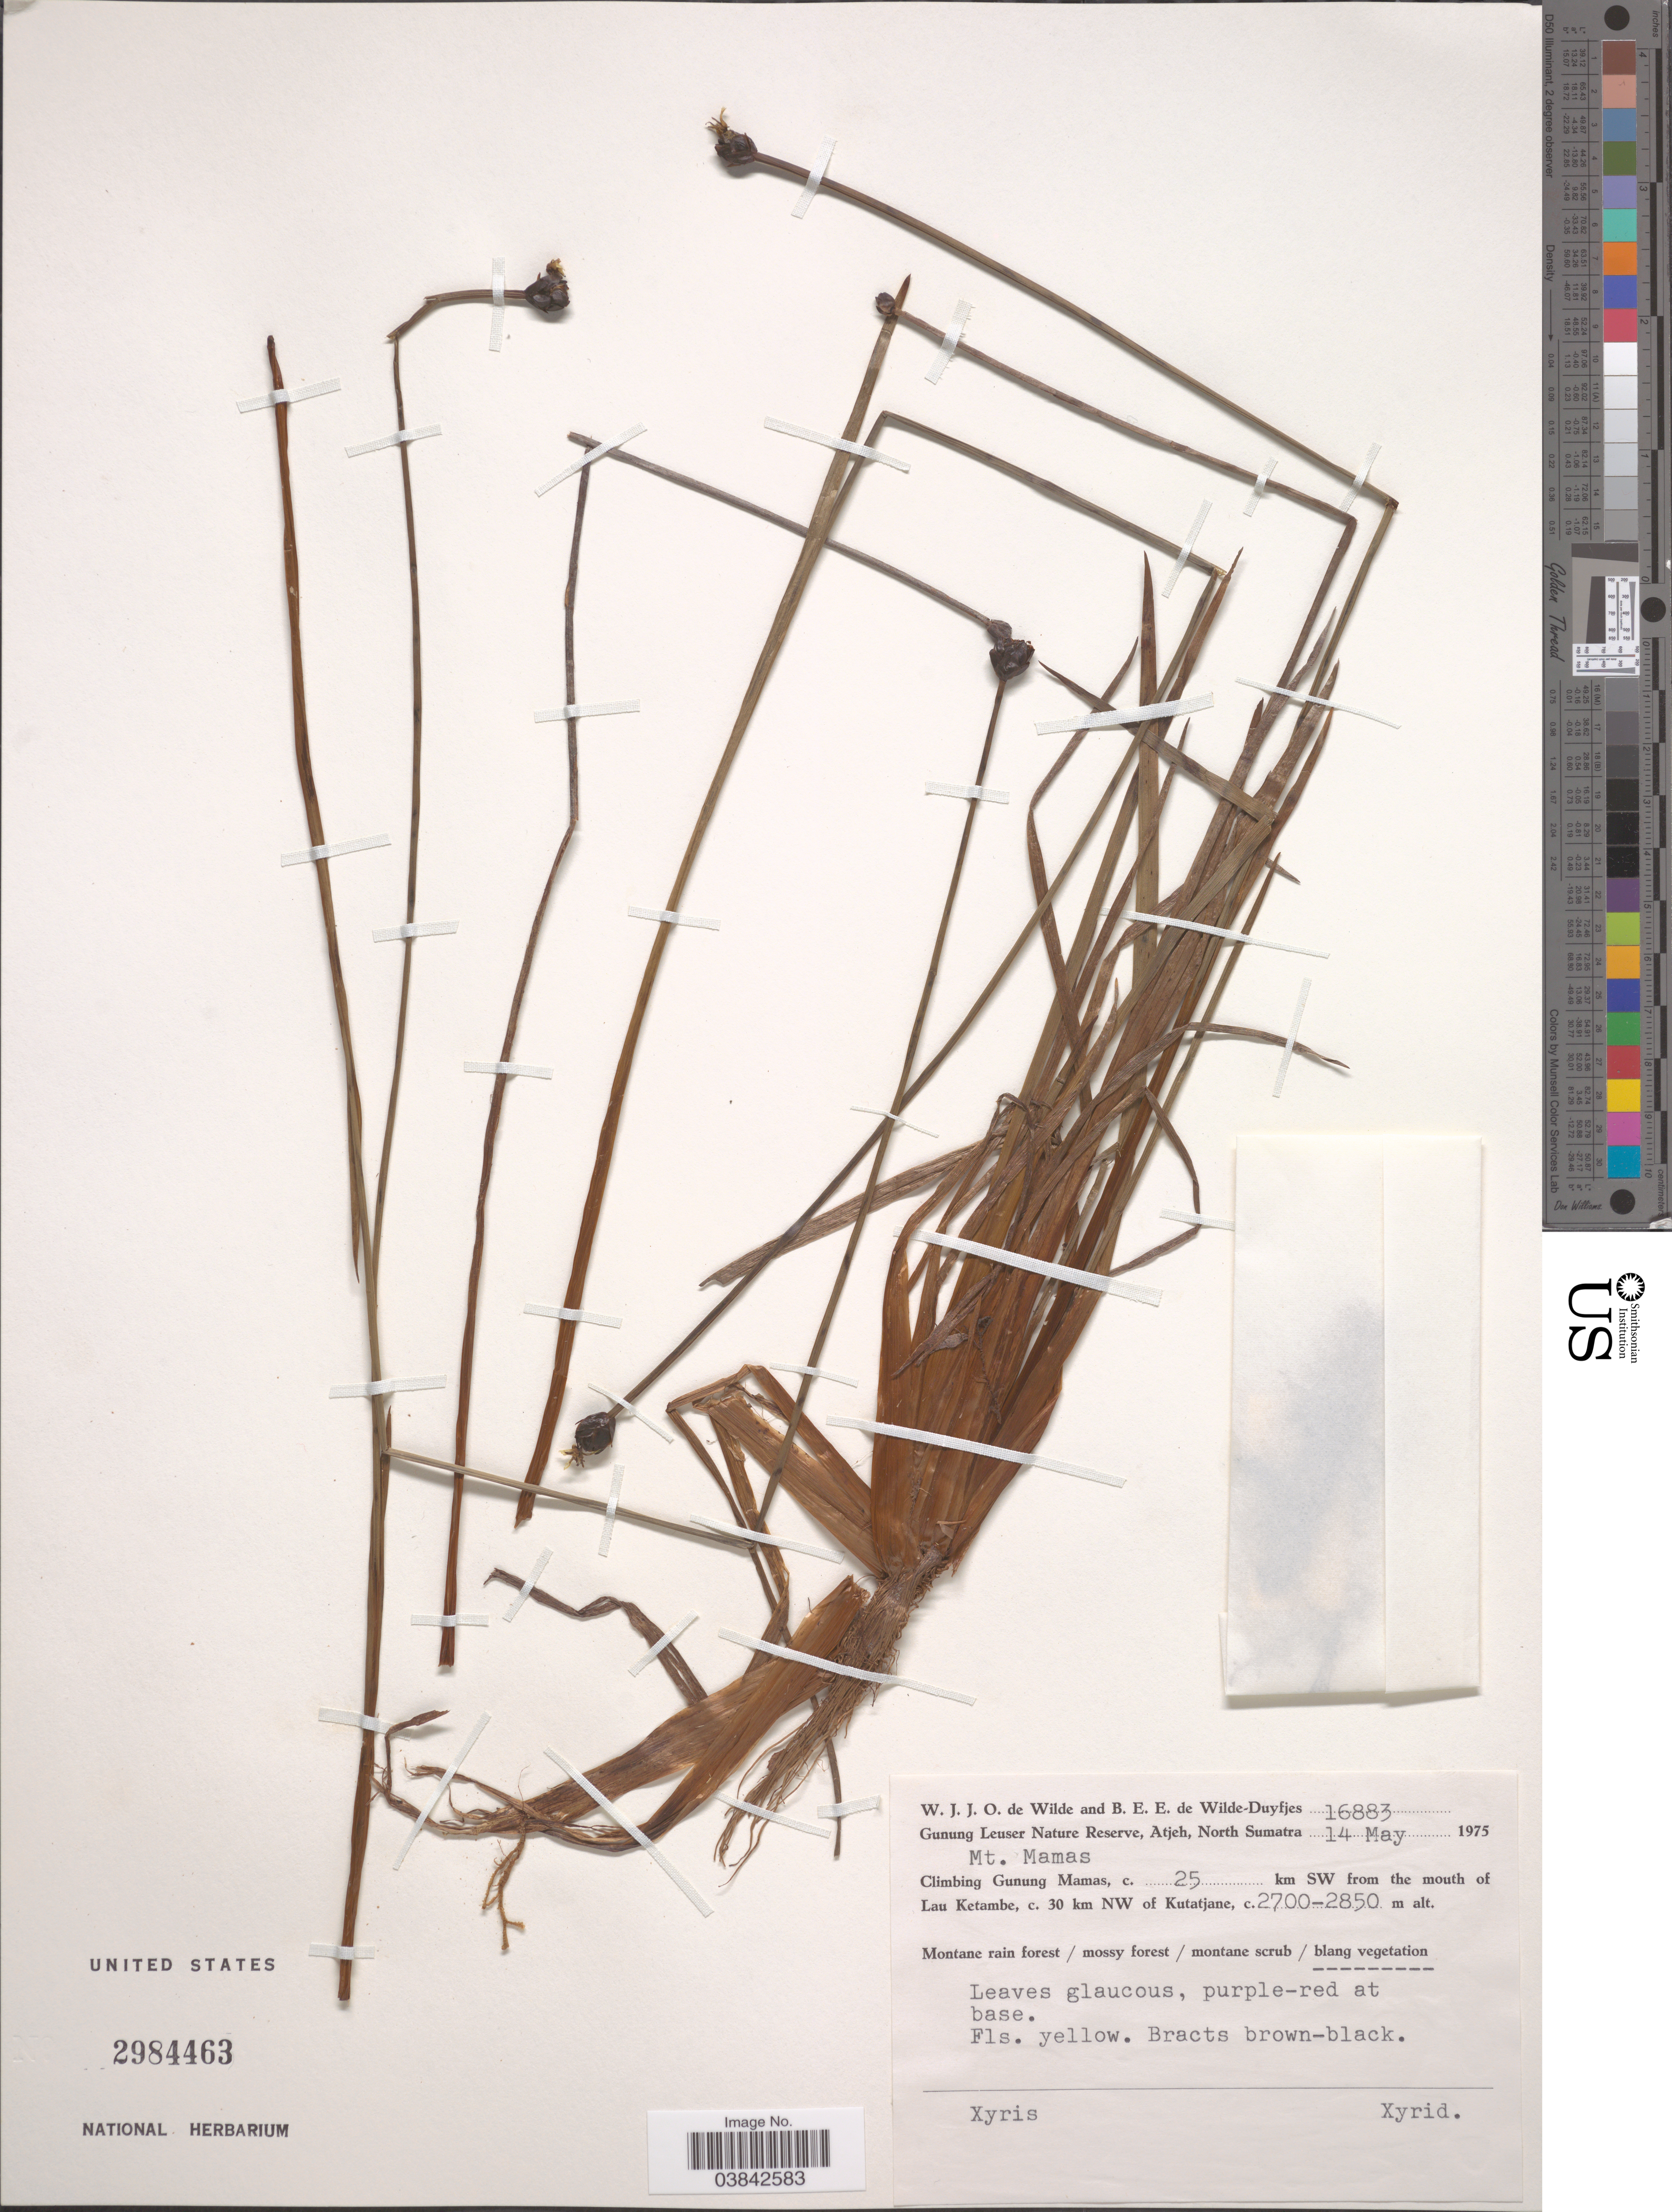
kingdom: Plantae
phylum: Tracheophyta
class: Liliopsida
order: Poales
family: Xyridaceae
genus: Xyris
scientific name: Xyris sp.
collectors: W. J. de Wilde & B. E. de Wilde-Duyfjes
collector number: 16883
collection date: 1975-05-14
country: Indonesia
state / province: Sumatra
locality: Gunung Leuser Nature Reserve, Atjeh, North Sumatra. Mt. Mamas. Climbing Gunung Mamas, c. 25 km SW from the mouth of Lau Ketambe, c. 30 km NW of Kutatjane.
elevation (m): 2700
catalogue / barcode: US 2984463